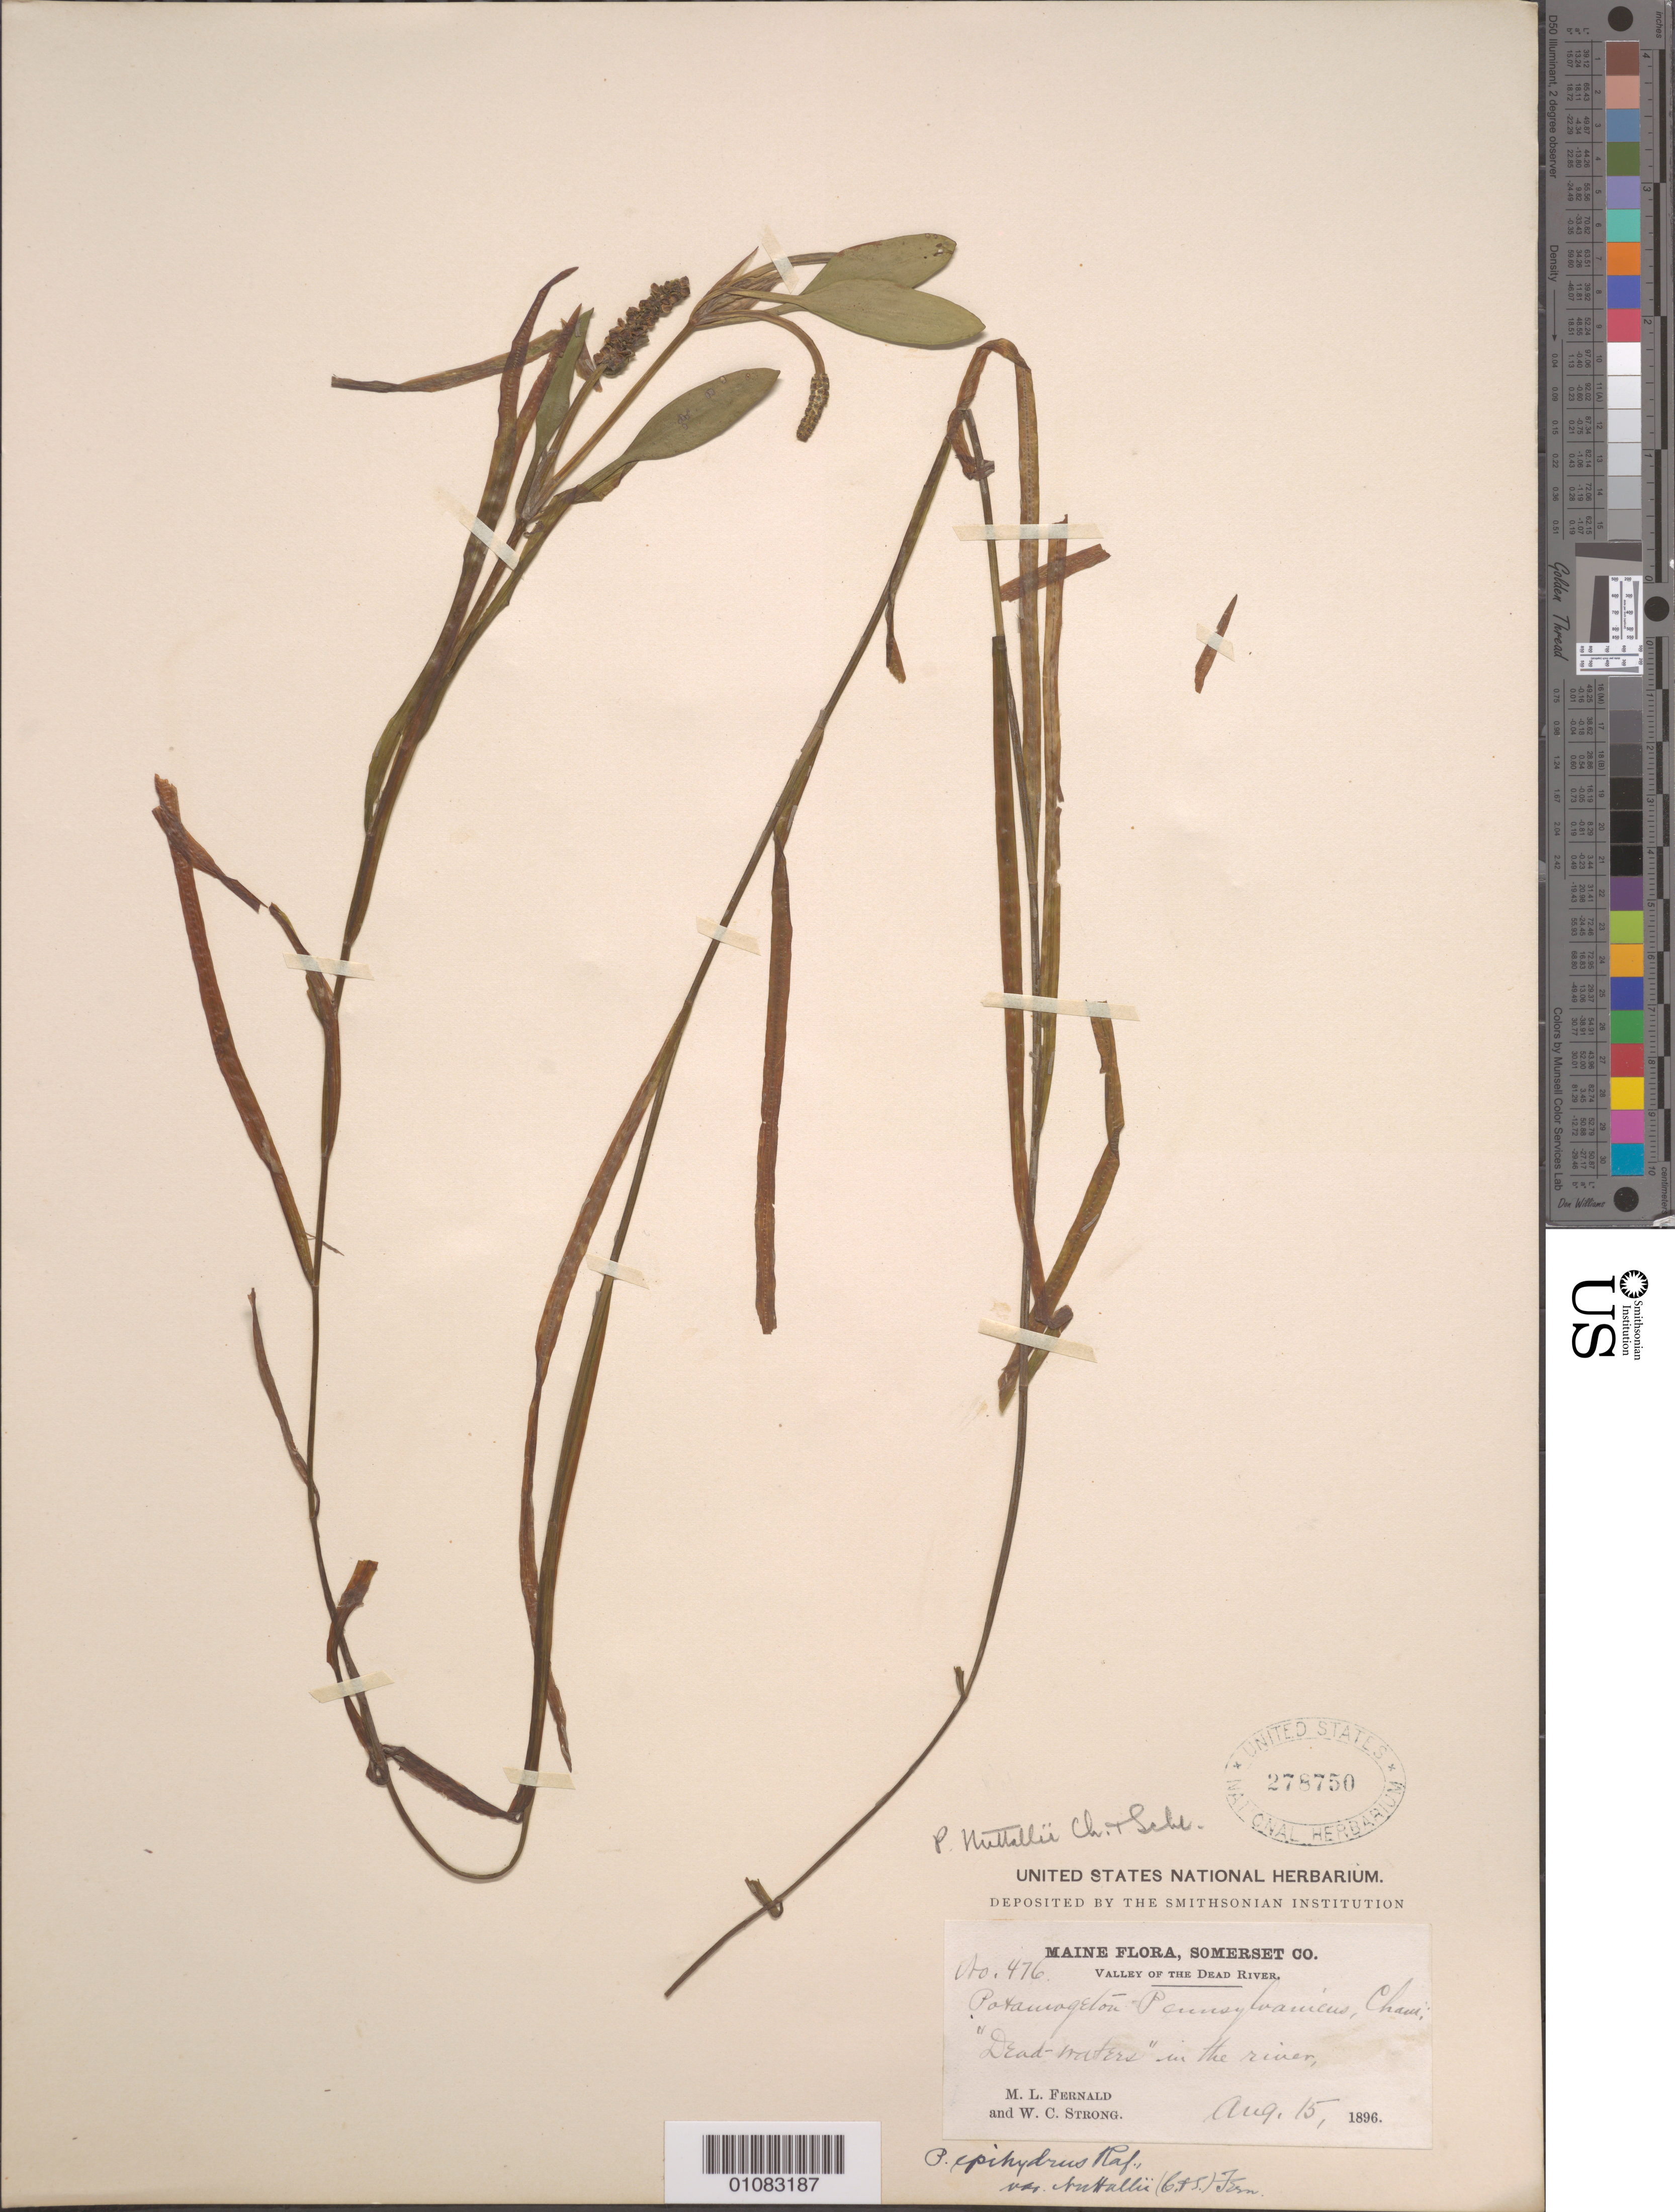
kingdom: Plantae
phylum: Tracheophyta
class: Liliopsida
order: Alismatales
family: Potamogetonaceae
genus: Potamogeton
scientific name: Potamogeton epihydrus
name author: Raf.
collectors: M. L. Fernald & W. C. Strong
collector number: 476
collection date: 1896-08-15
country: United States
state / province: Maine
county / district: Somerset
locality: Valley of the Dead River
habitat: "Dead waters" in the river.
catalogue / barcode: US 278750